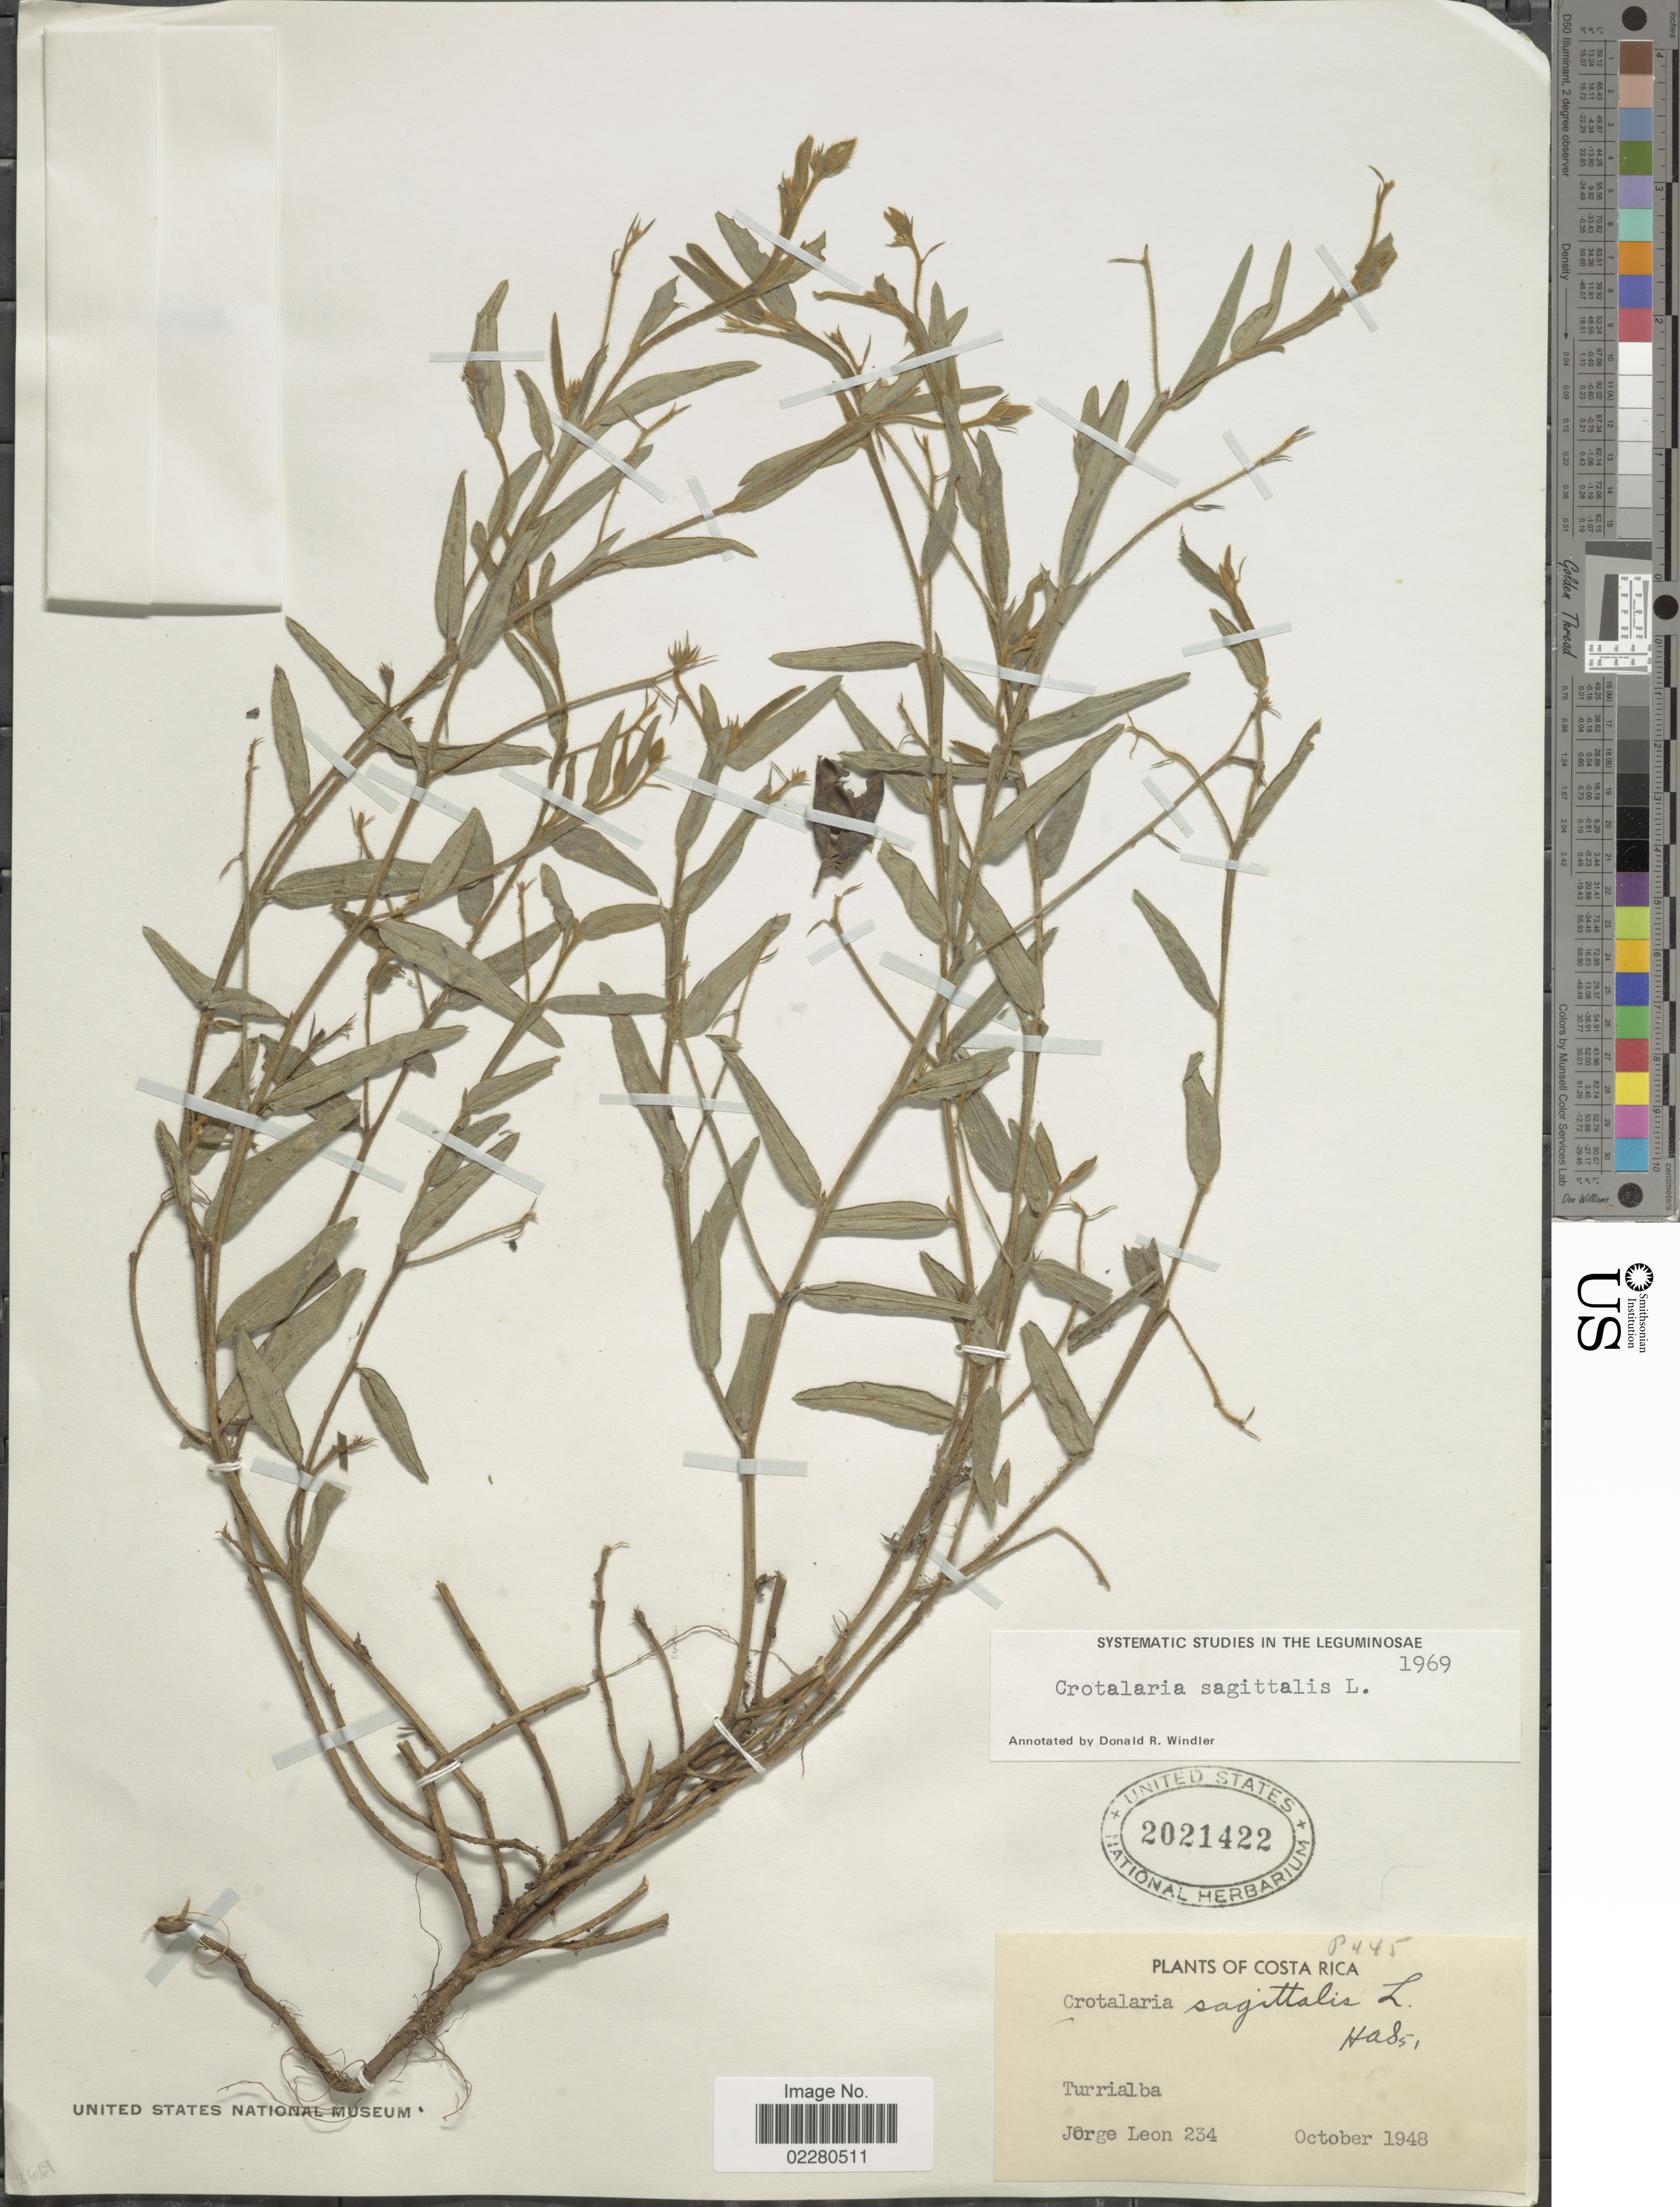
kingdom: Plantae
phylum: Tracheophyta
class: Magnoliopsida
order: Fabales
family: Fabaceae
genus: Crotalaria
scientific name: Crotalaria sagittalis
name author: L.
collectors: J. León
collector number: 234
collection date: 1948-10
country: Costa Rica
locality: Turrialba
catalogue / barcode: US 2021422